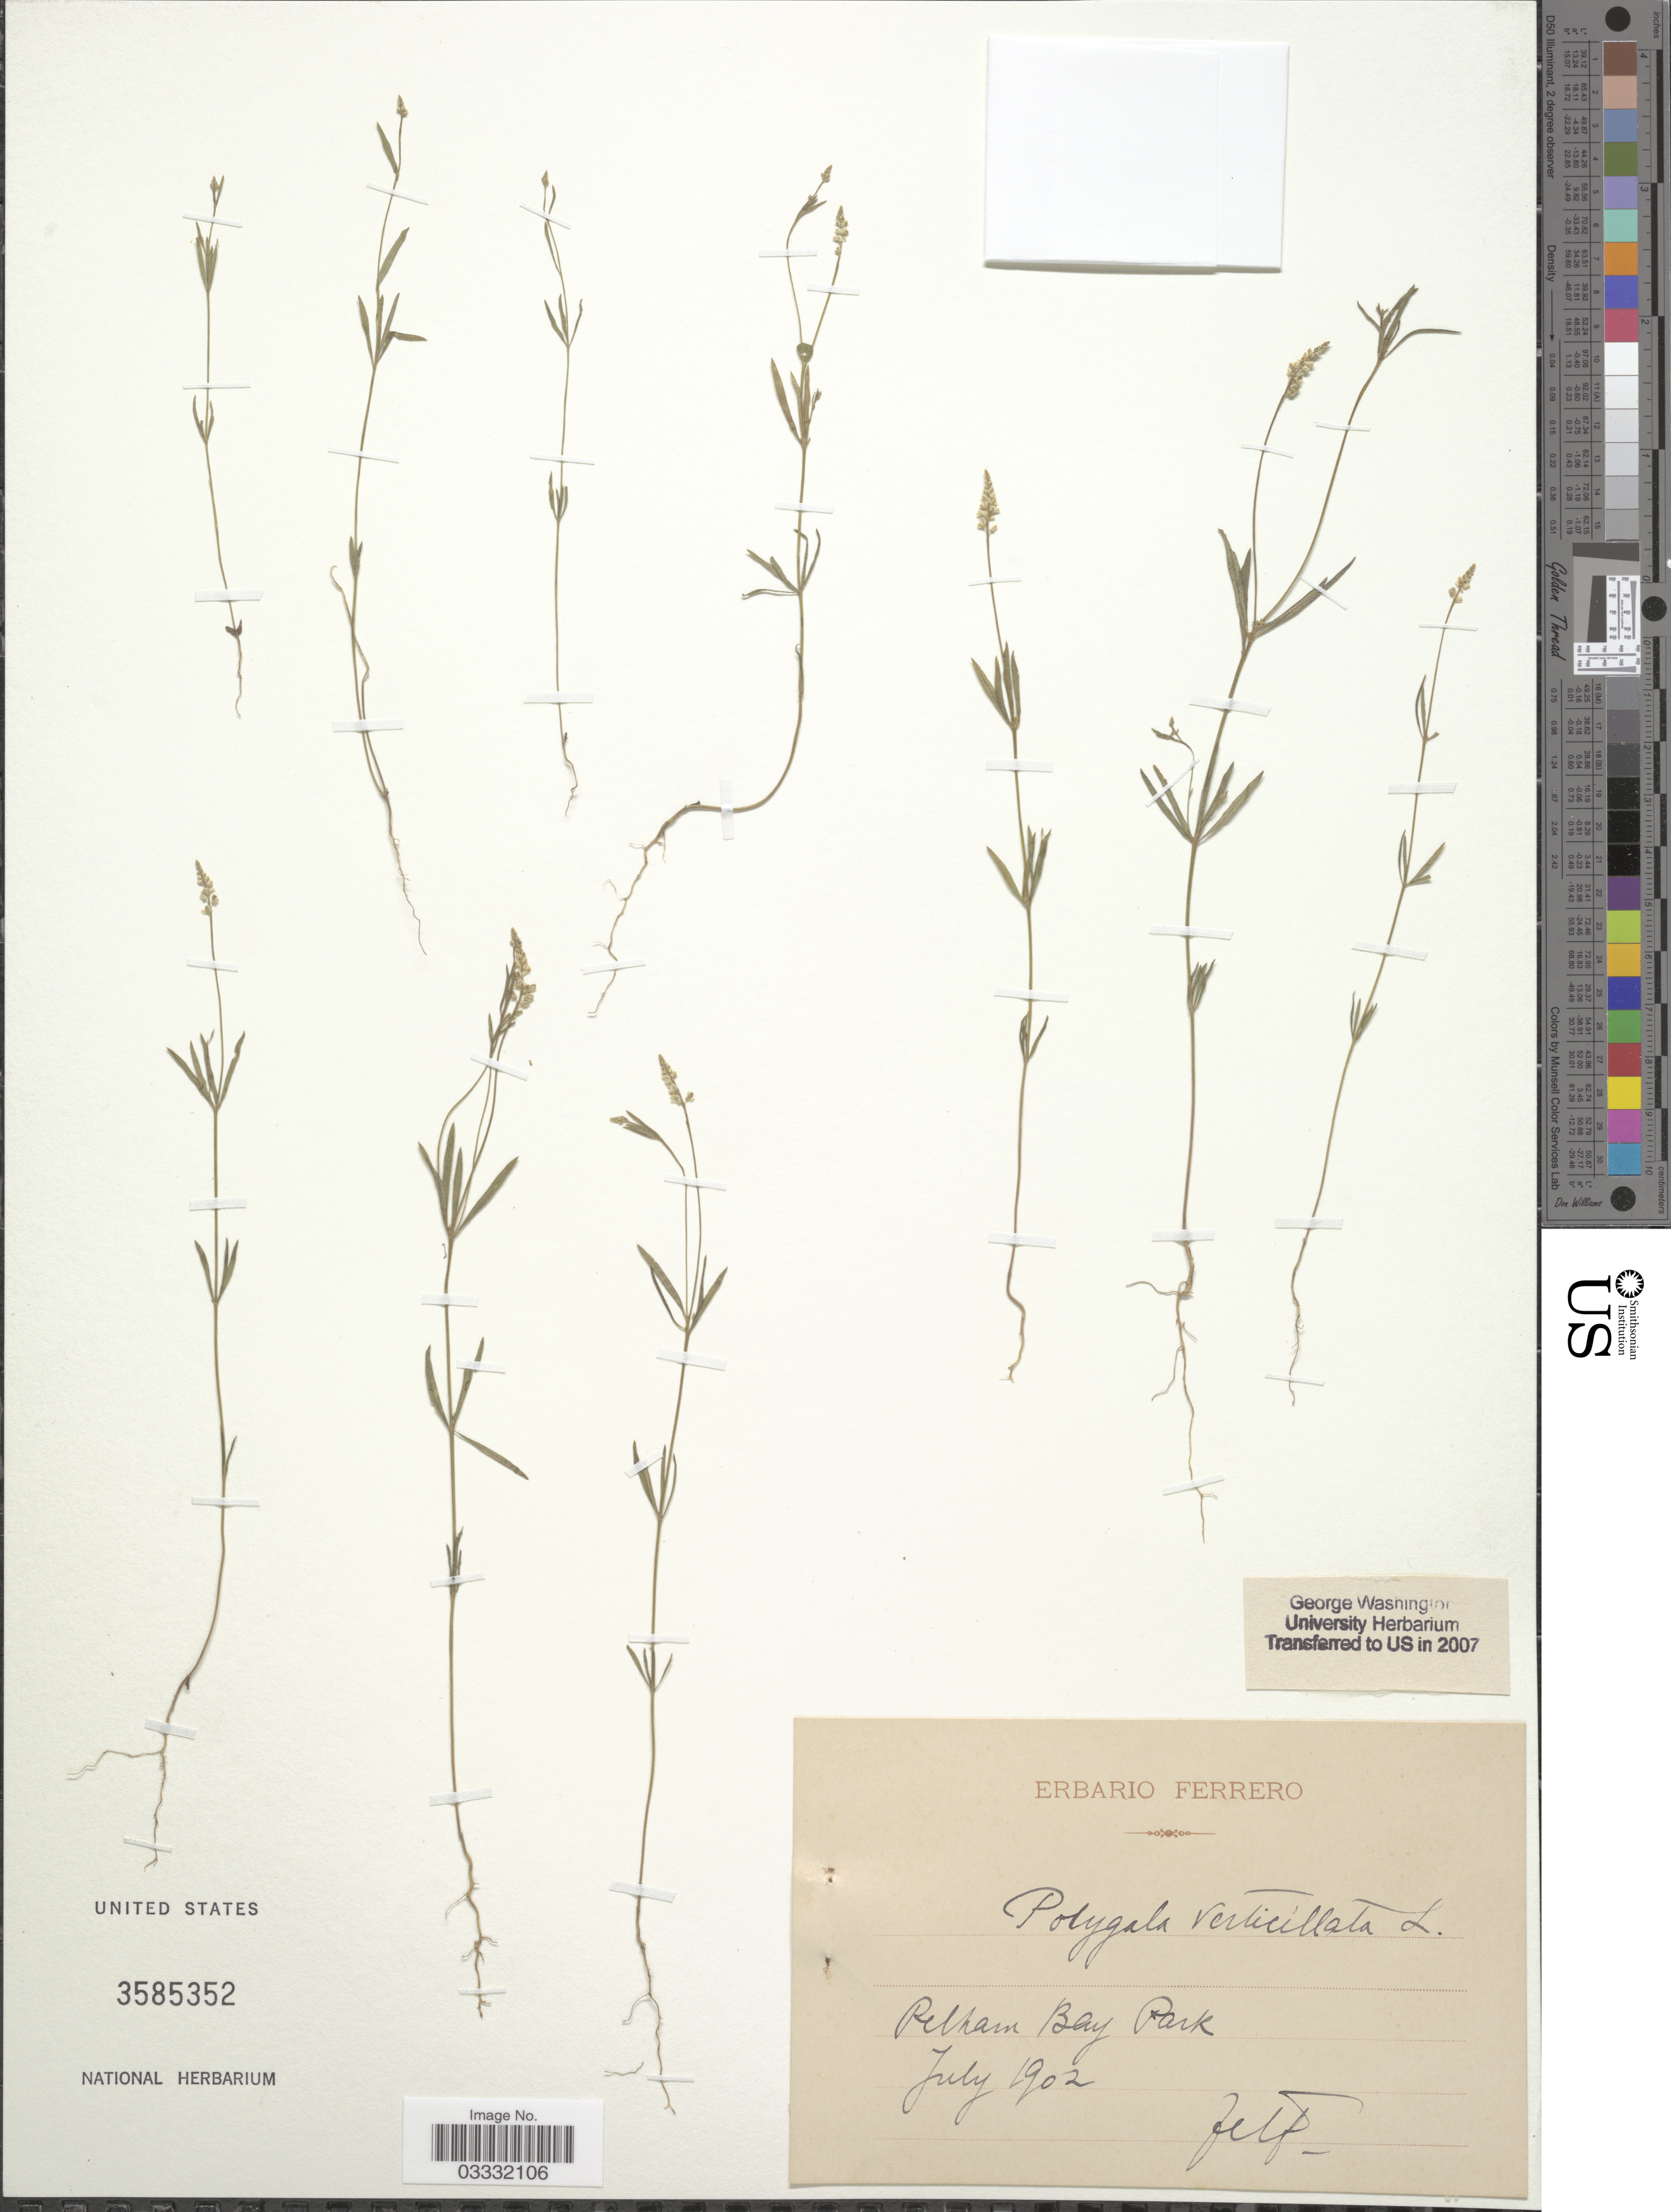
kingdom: Plantae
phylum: Tracheophyta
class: Magnoliopsida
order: Fabales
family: Polygalaceae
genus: Polygala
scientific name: Polygala verticillata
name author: L.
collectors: F. Ferrero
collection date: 1902-07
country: United States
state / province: New York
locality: Pelham Bay Park.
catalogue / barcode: US 3585352